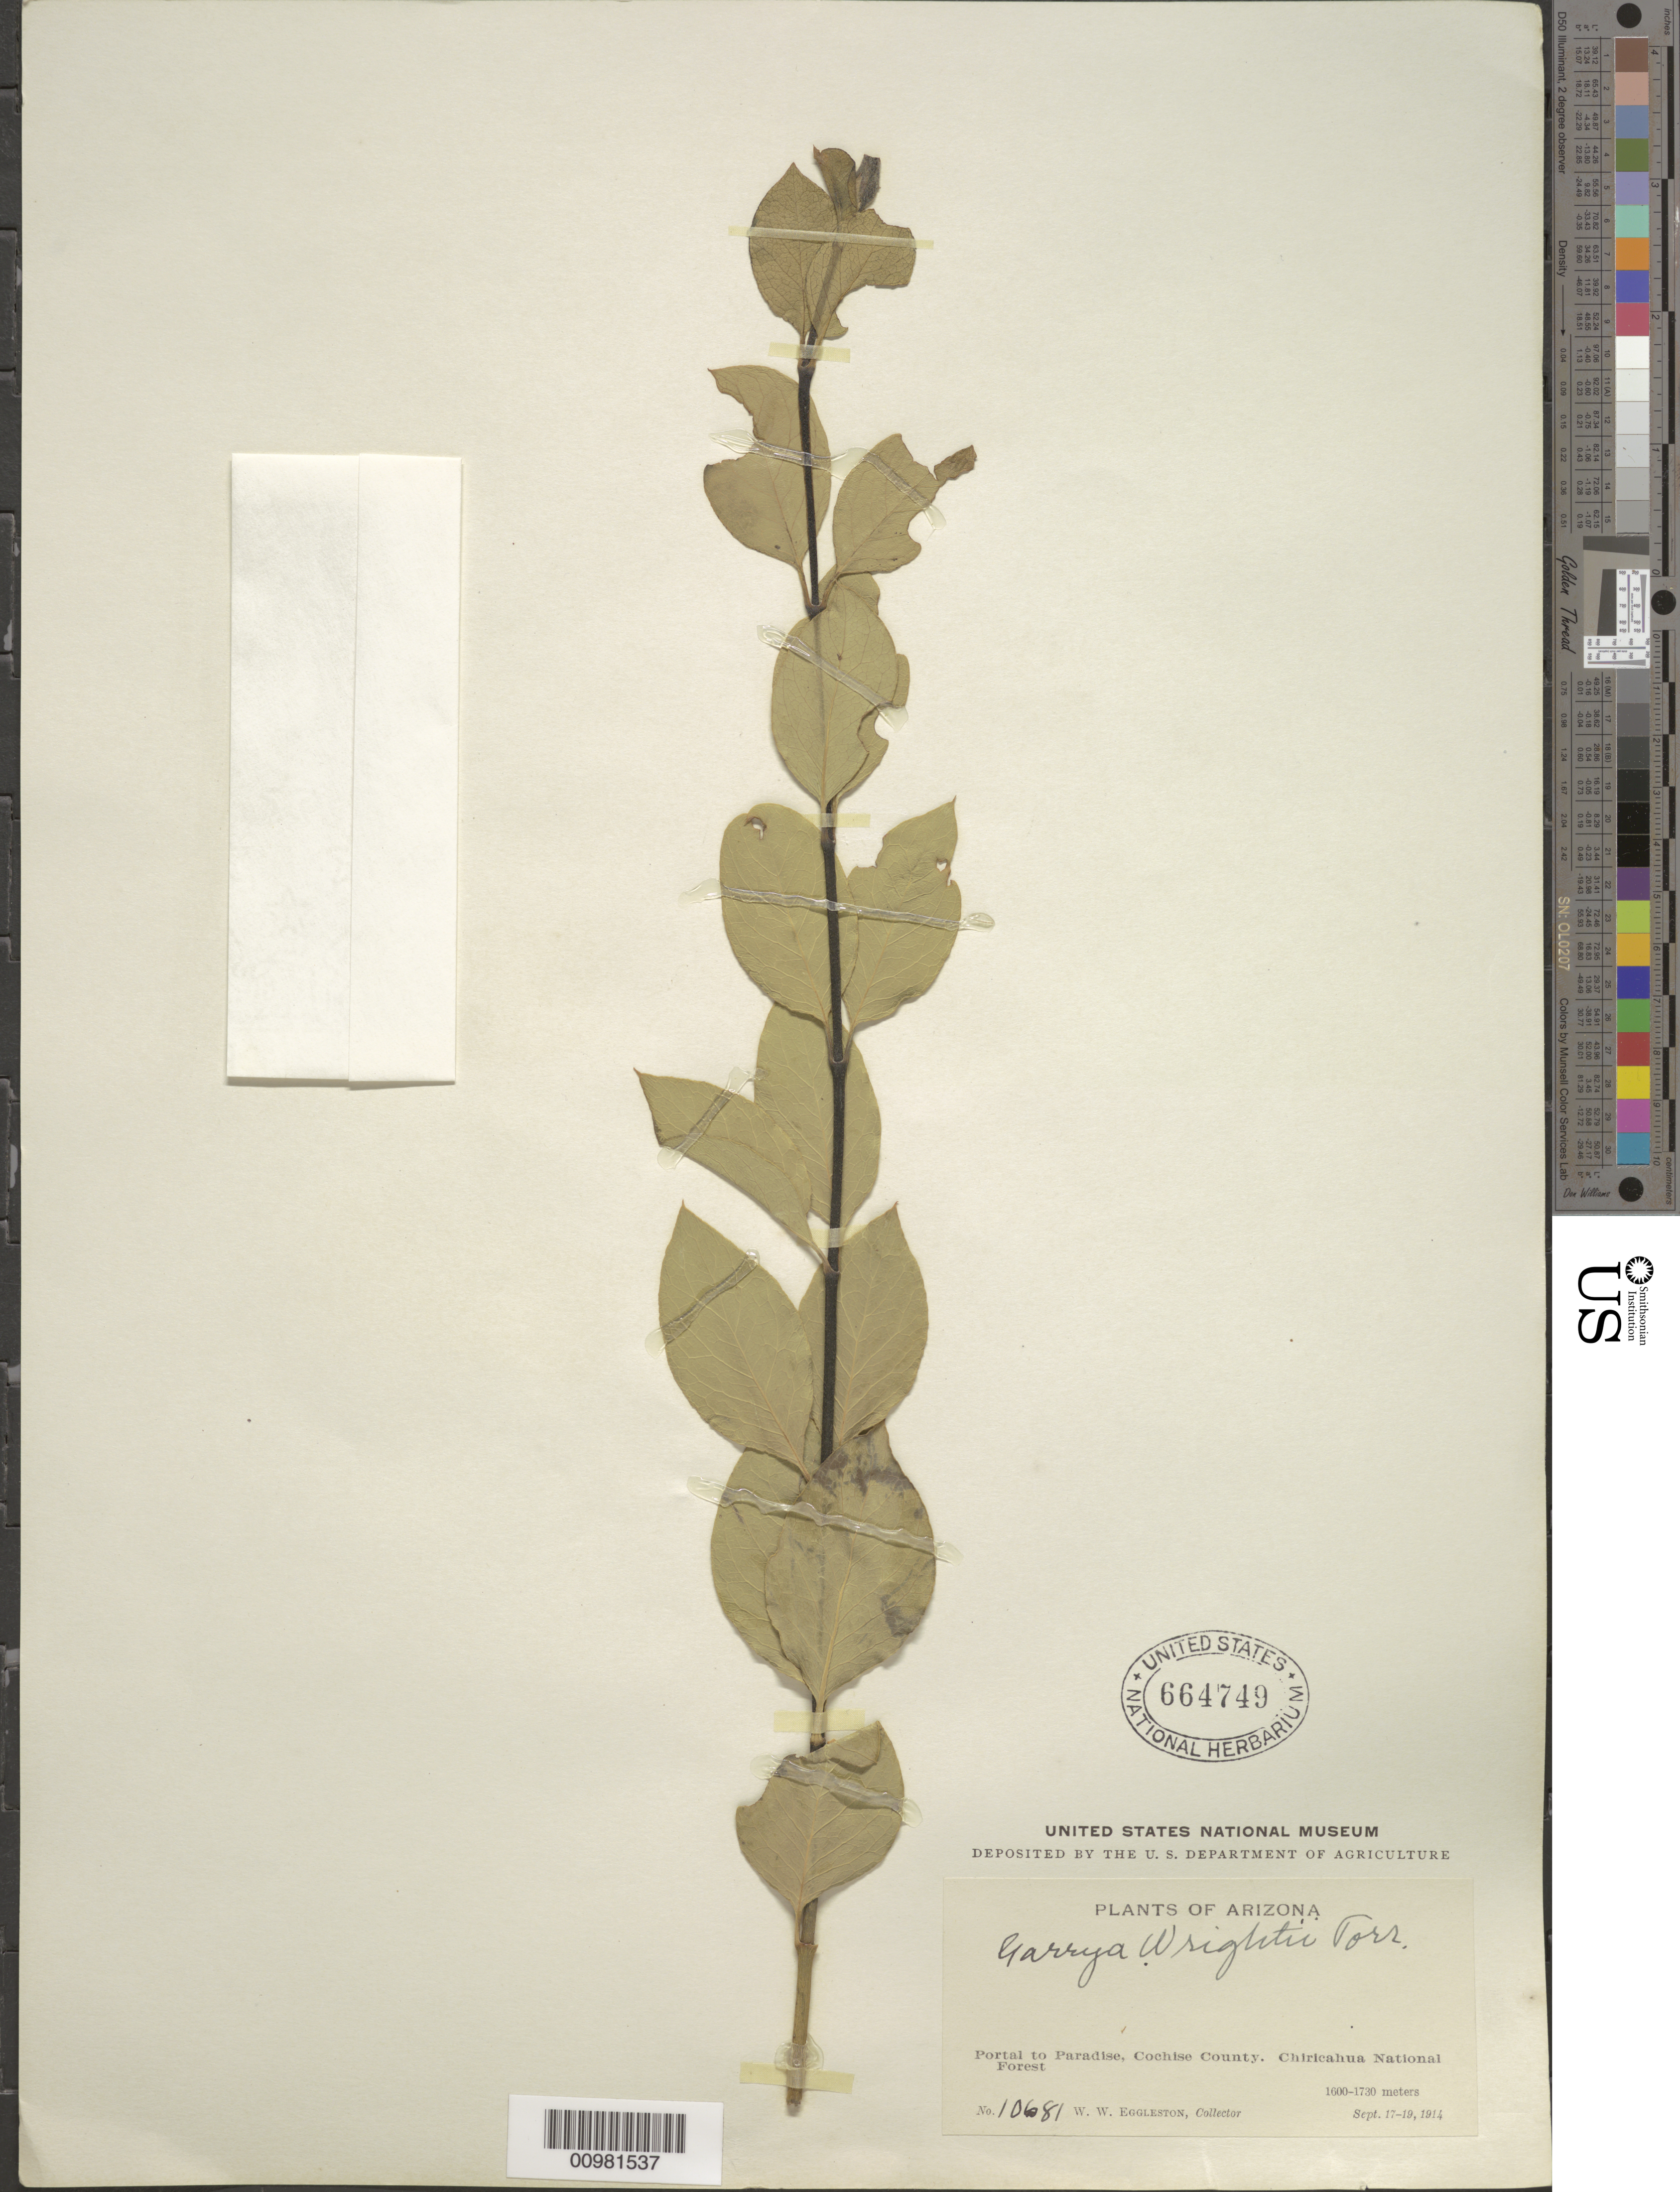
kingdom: Plantae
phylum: Tracheophyta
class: Magnoliopsida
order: Garryales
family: Garryaceae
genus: Garrya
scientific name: Garrya wrightii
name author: Torr.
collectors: W. W. Eggleston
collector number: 10681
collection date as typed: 17 Sep 1914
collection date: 1914-09-17/1914-09-19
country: United States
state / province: Arizona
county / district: Cochise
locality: Portal to Paradise, Cochise County. Chiricahua National Forest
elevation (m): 1600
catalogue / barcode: US 664749